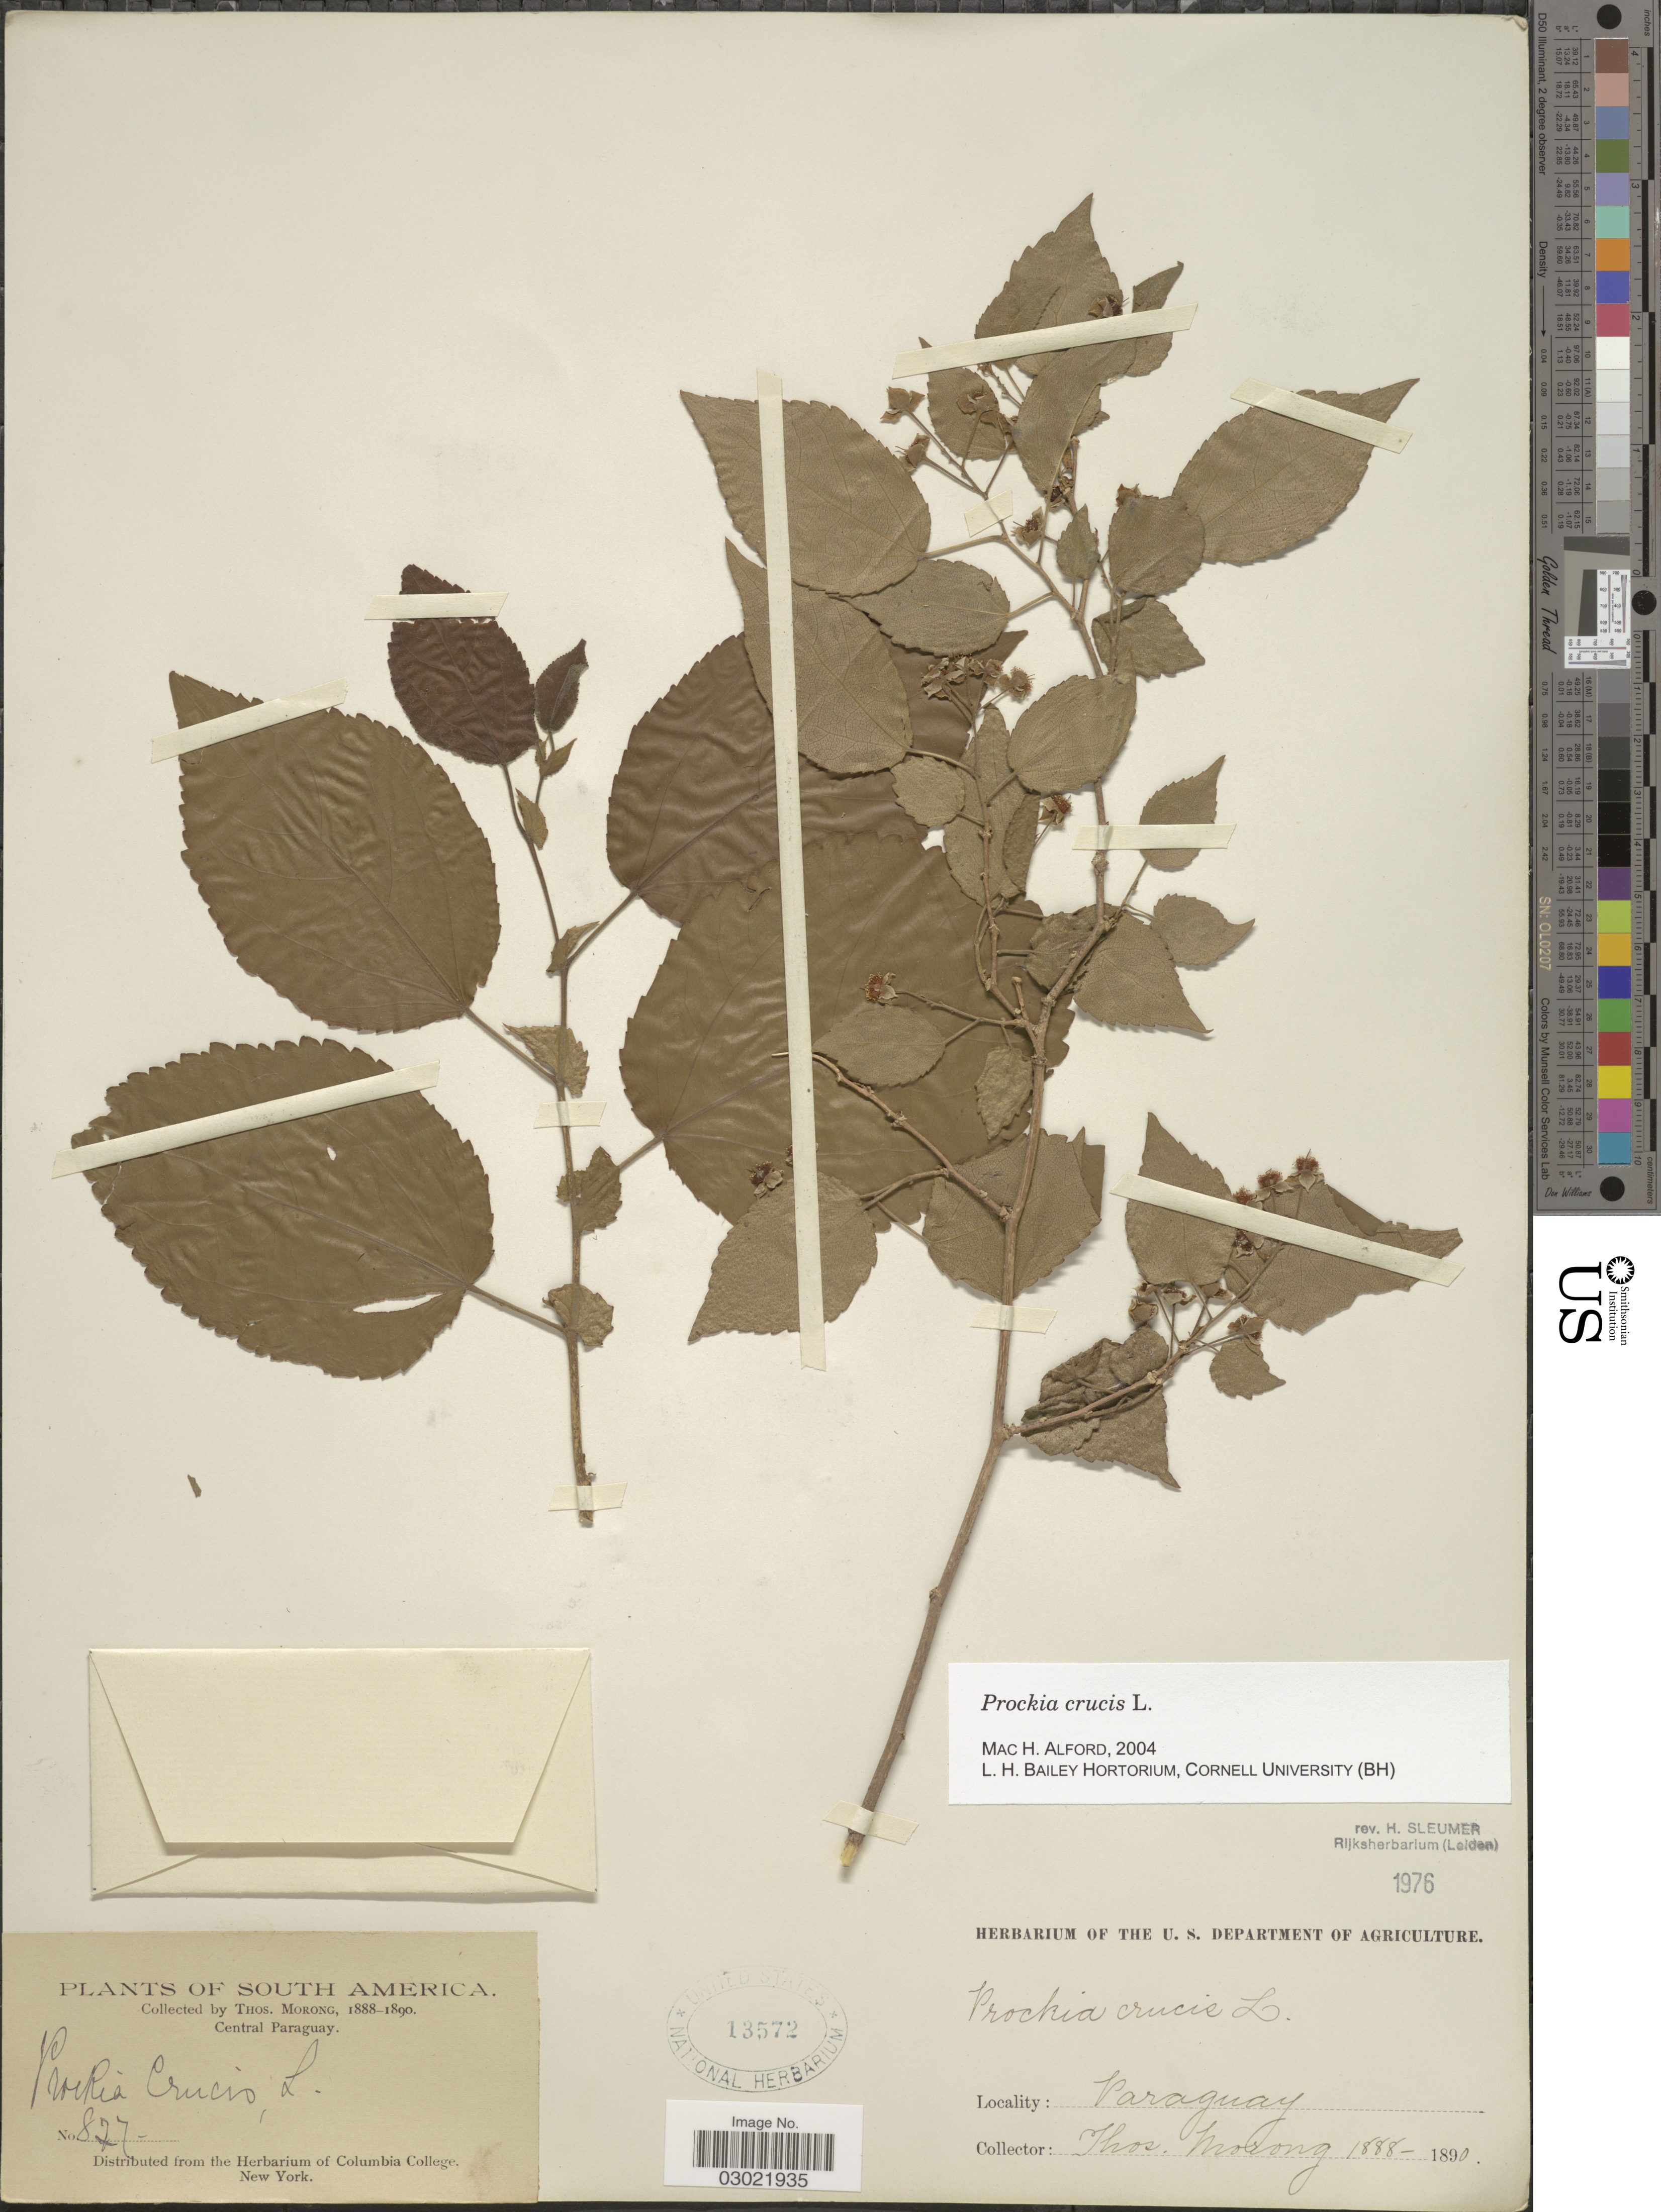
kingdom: Plantae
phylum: Tracheophyta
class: Magnoliopsida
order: Malpighiales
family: Salicaceae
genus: Prockia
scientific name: Prockia crucis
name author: P. Browne ex L.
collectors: ex herb. T. Morong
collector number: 877*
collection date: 1888/1890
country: Paraguay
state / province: Central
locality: Central Paraguay.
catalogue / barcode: US 13572